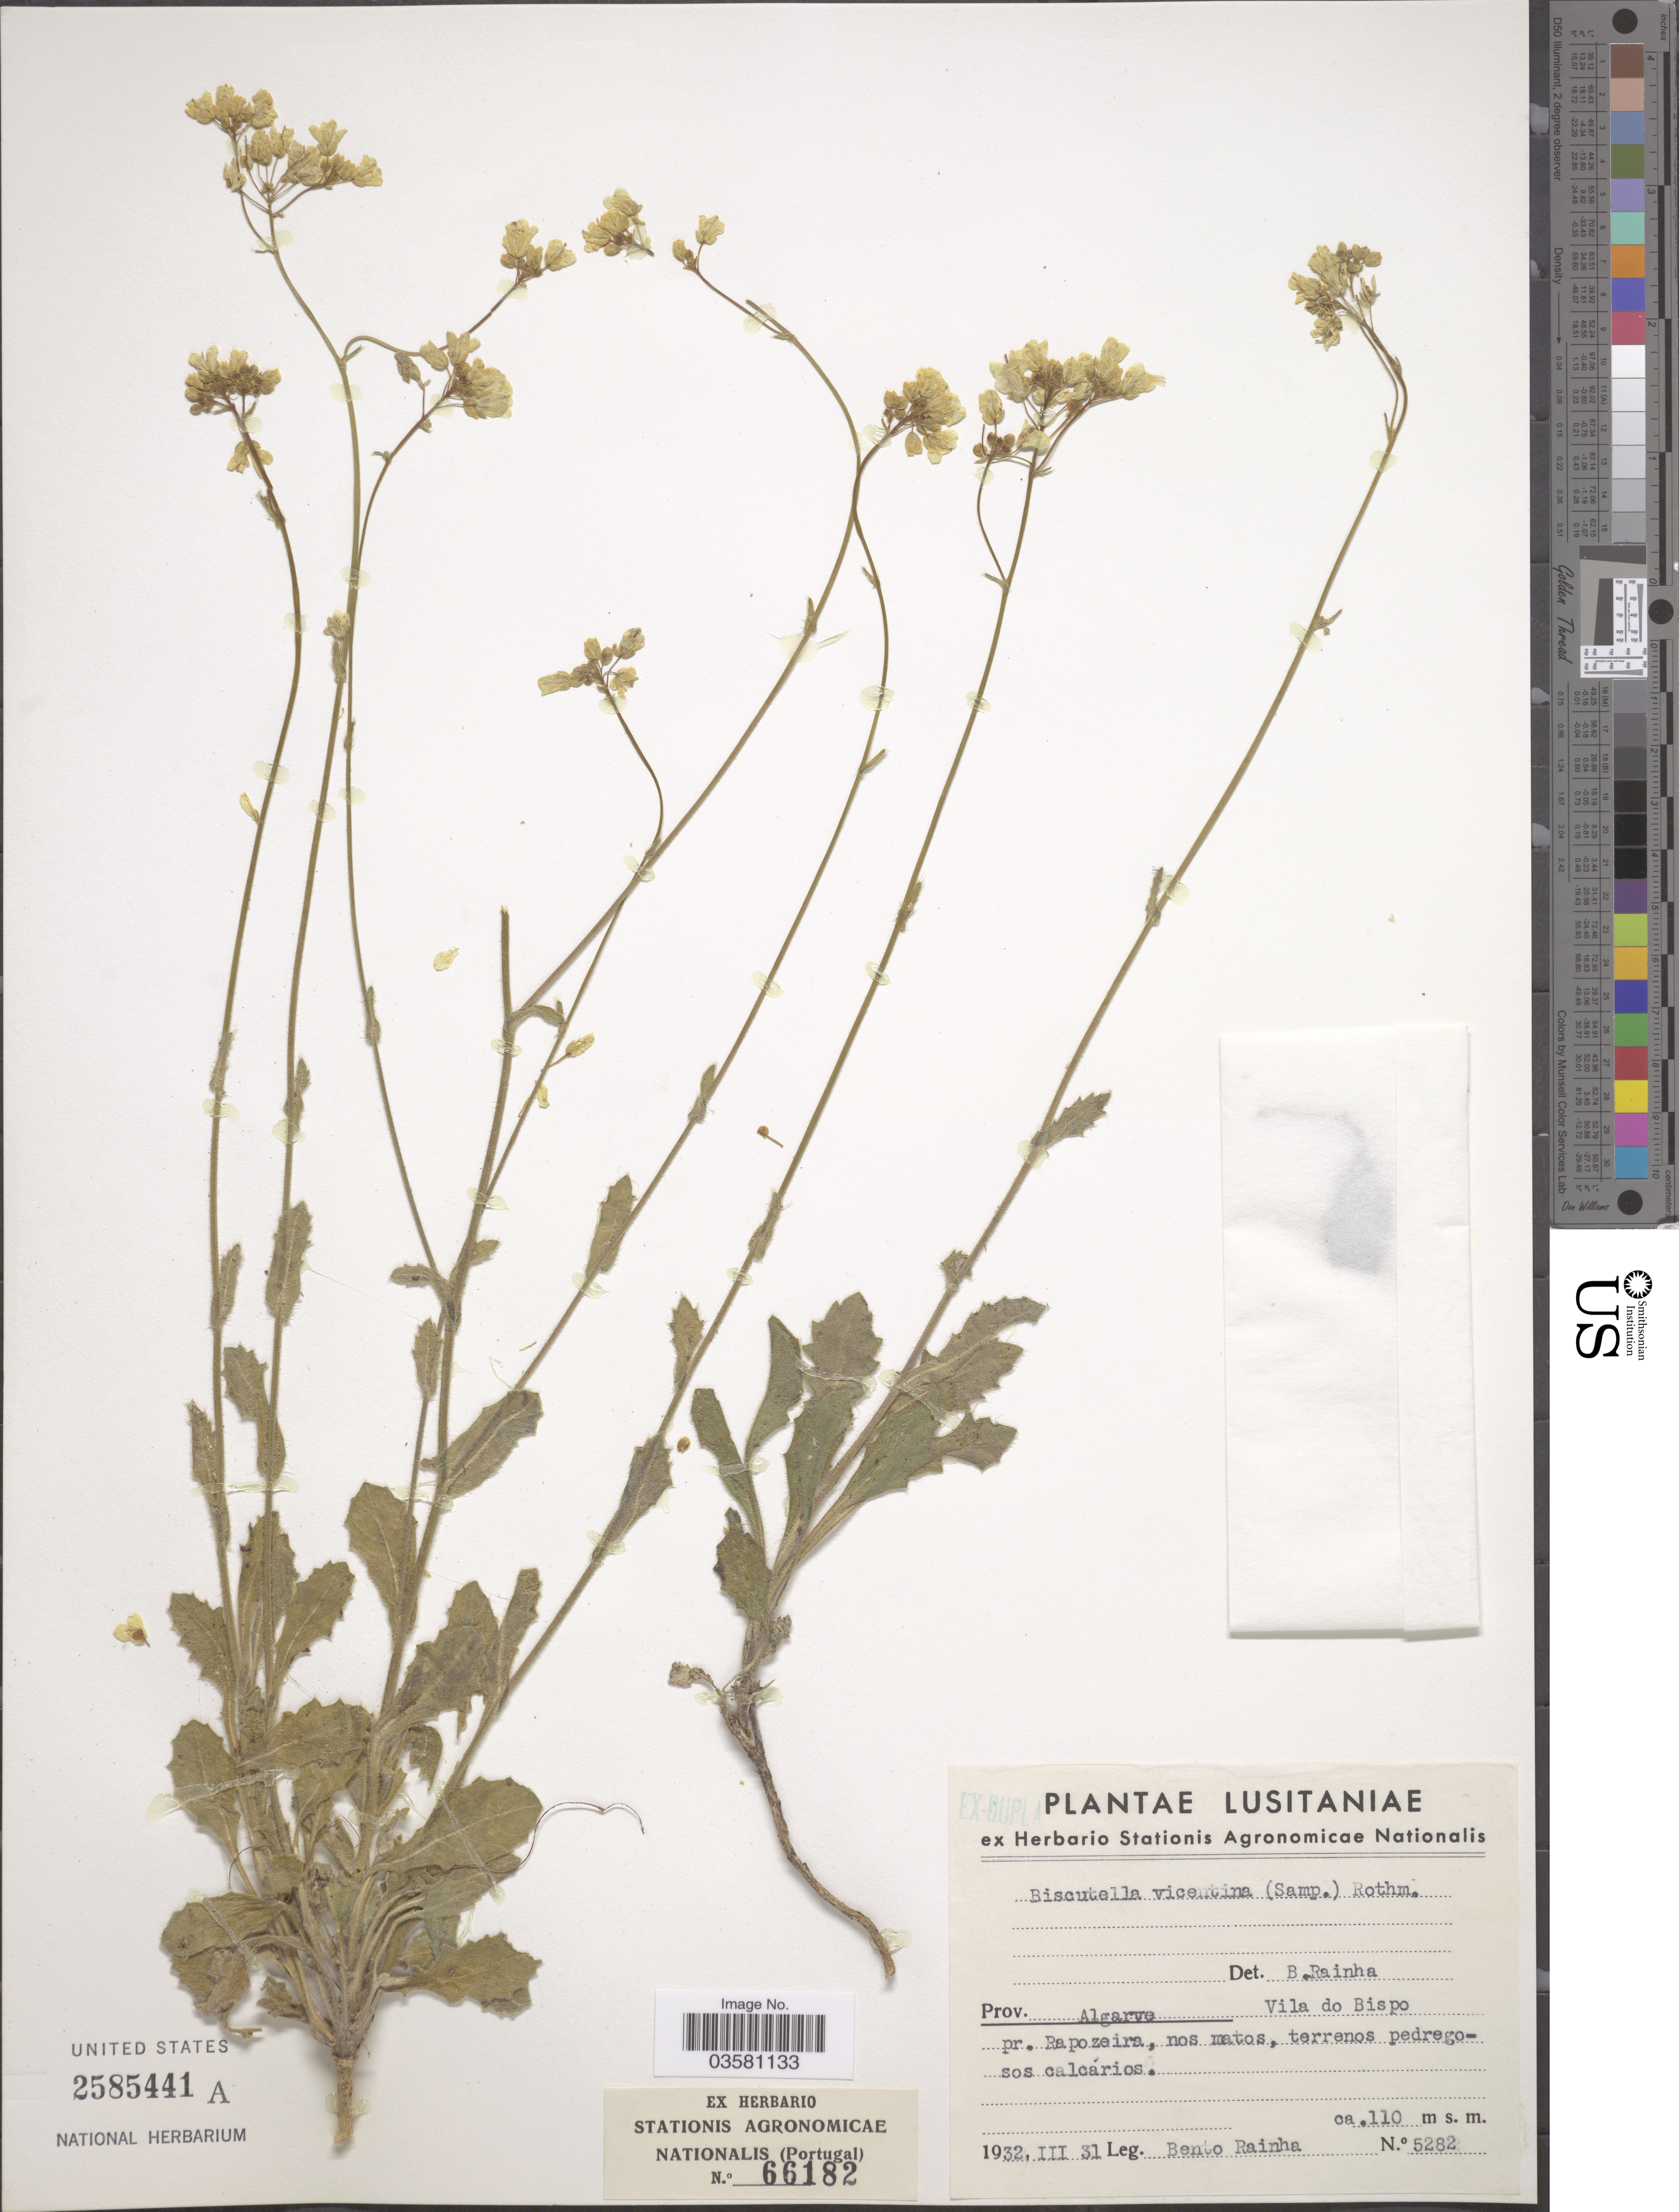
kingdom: Plantae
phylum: Tracheophyta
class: Magnoliopsida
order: Brassicales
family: Brassicaceae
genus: Biscutella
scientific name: Biscutella vincentina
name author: (Samp.) Rothm. & Guinea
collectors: B. Rainha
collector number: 5282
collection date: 1932-03-31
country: Portugal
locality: Lusitaniae. Prov. Algarve. Vila do Bispo pr. Rapozeira, nos matos, terrenos pedregosos calcários.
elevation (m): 110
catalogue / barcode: US 2585441A